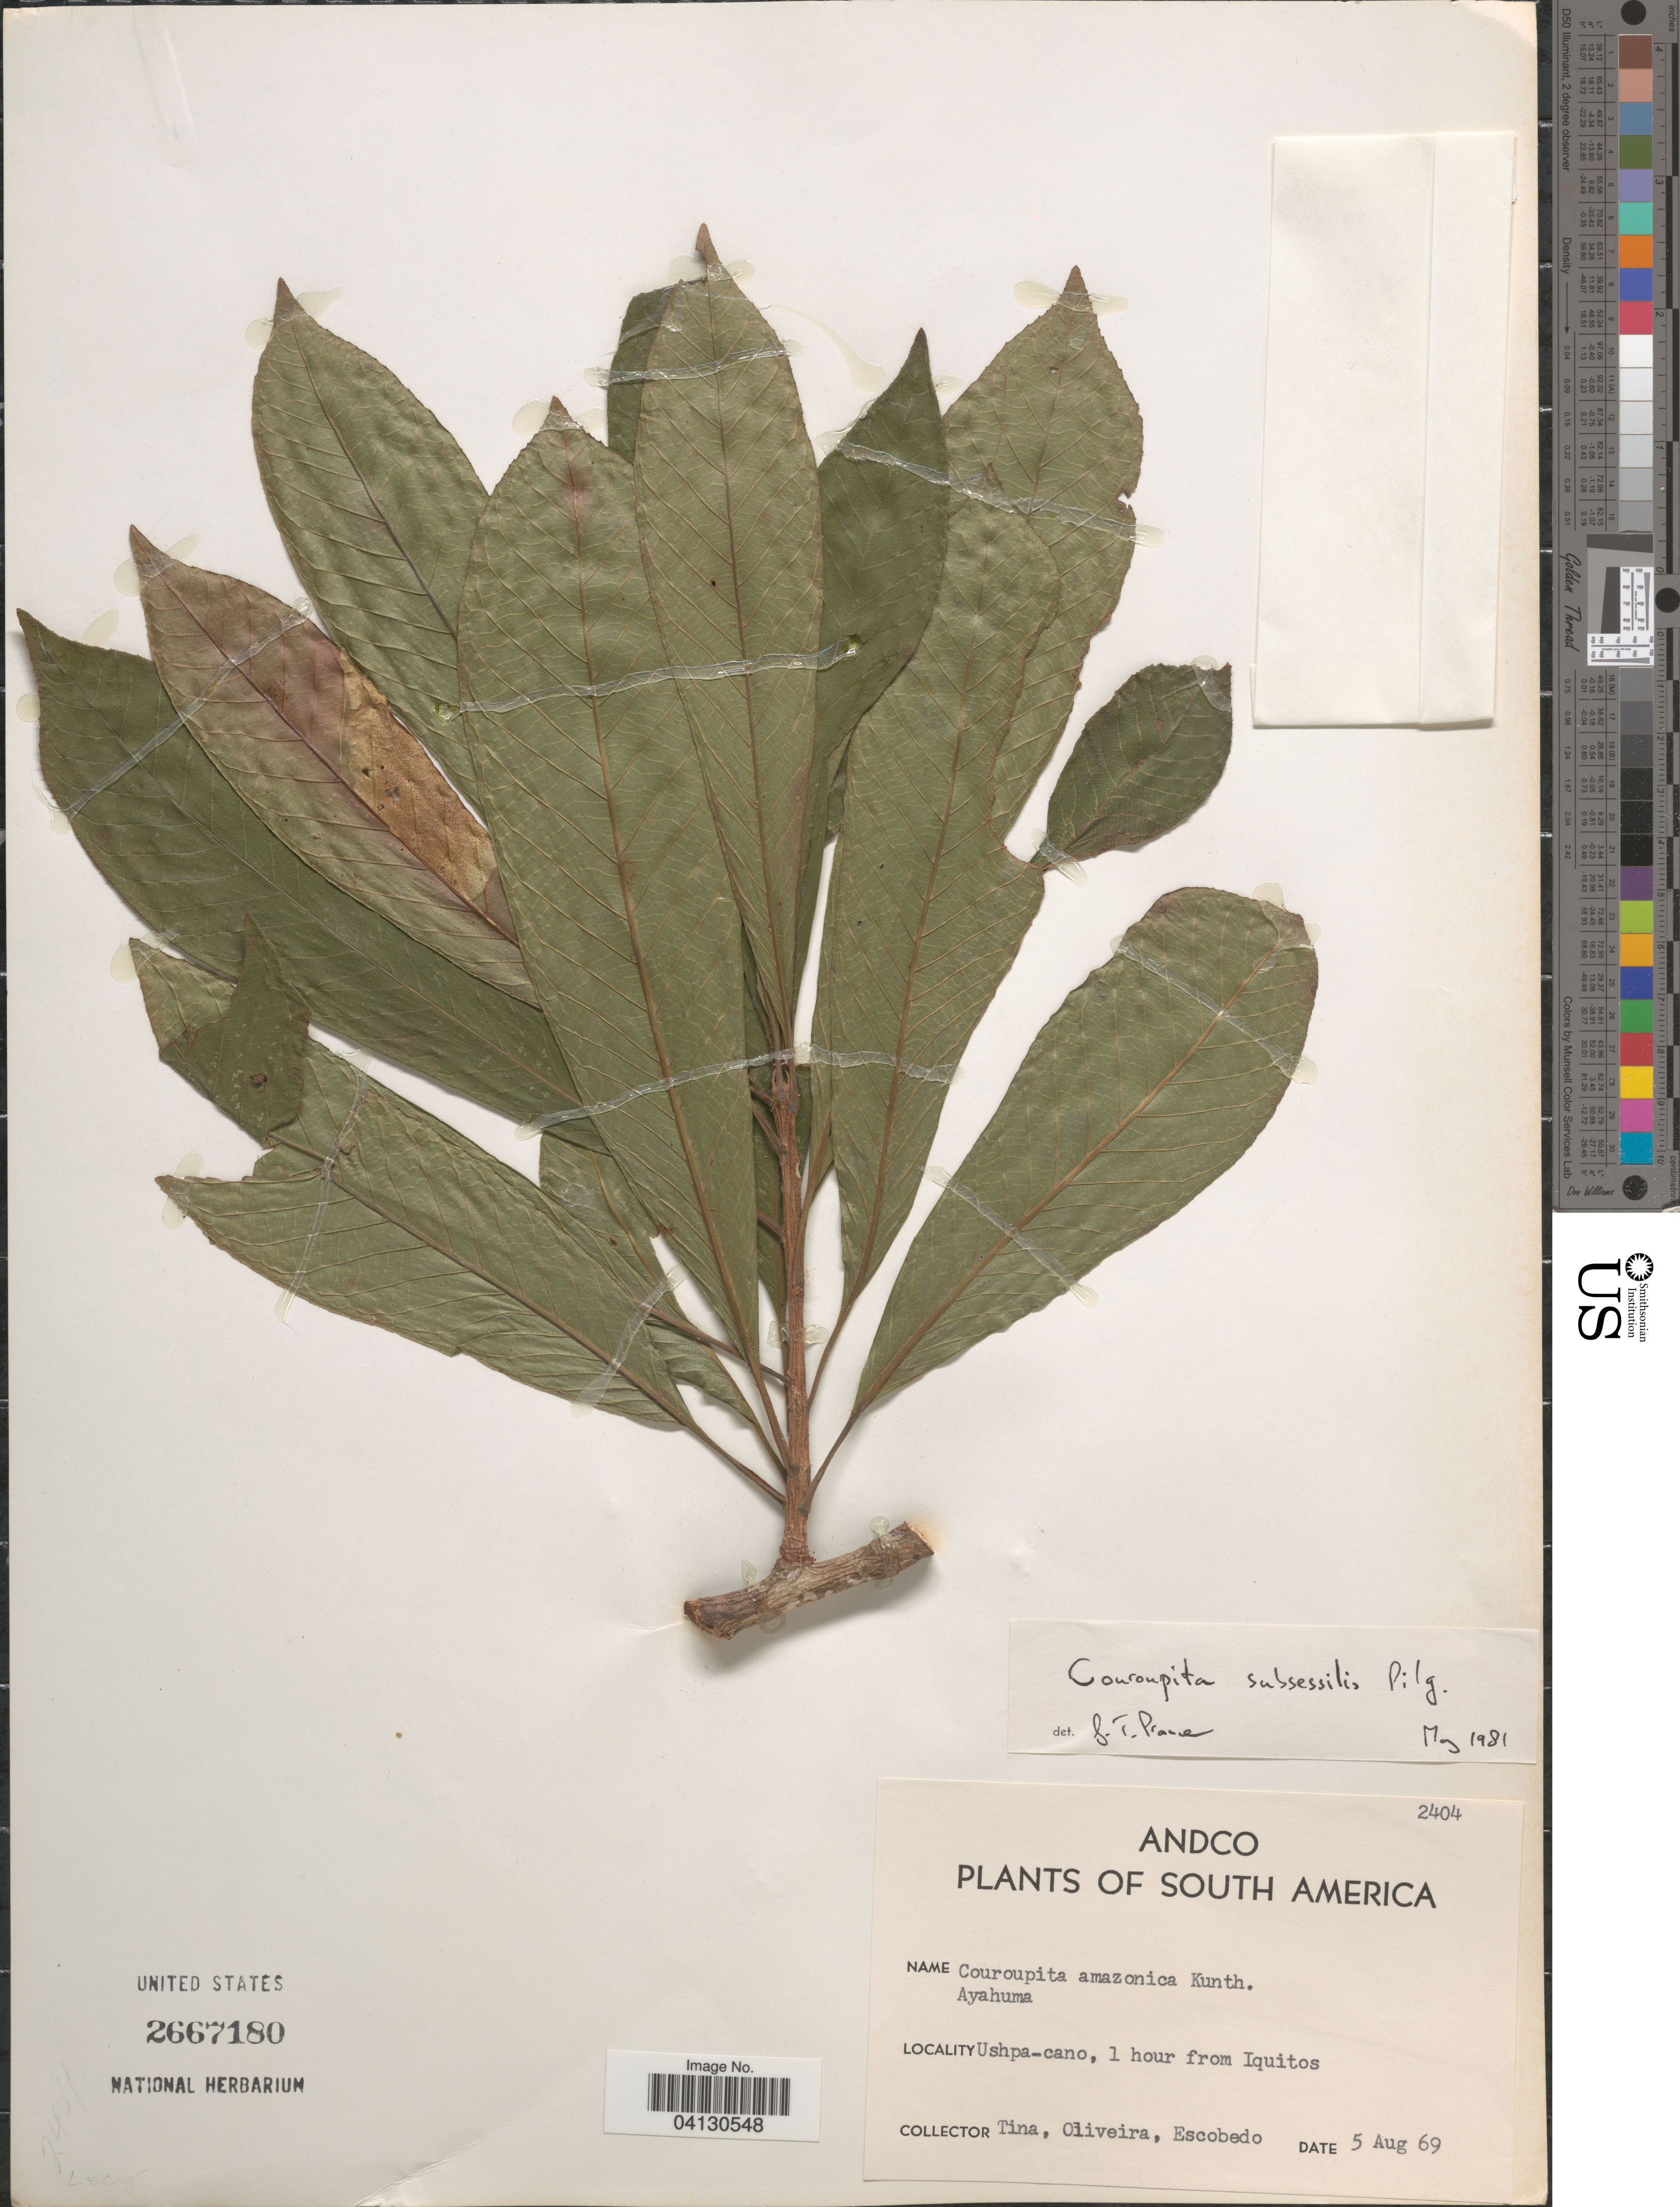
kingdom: Plantae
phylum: Tracheophyta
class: Magnoliopsida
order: Ericales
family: Lecythidaceae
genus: Couroupita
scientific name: Couroupita subsessilis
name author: Pilg.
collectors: -. Tina, -. Oliveira & Escobedo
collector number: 2404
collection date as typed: Transcribed d/m/y: 5/8/69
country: Peru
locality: South America. Ushpa-cano, 1 hour from Iquitos.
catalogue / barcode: US 2667180